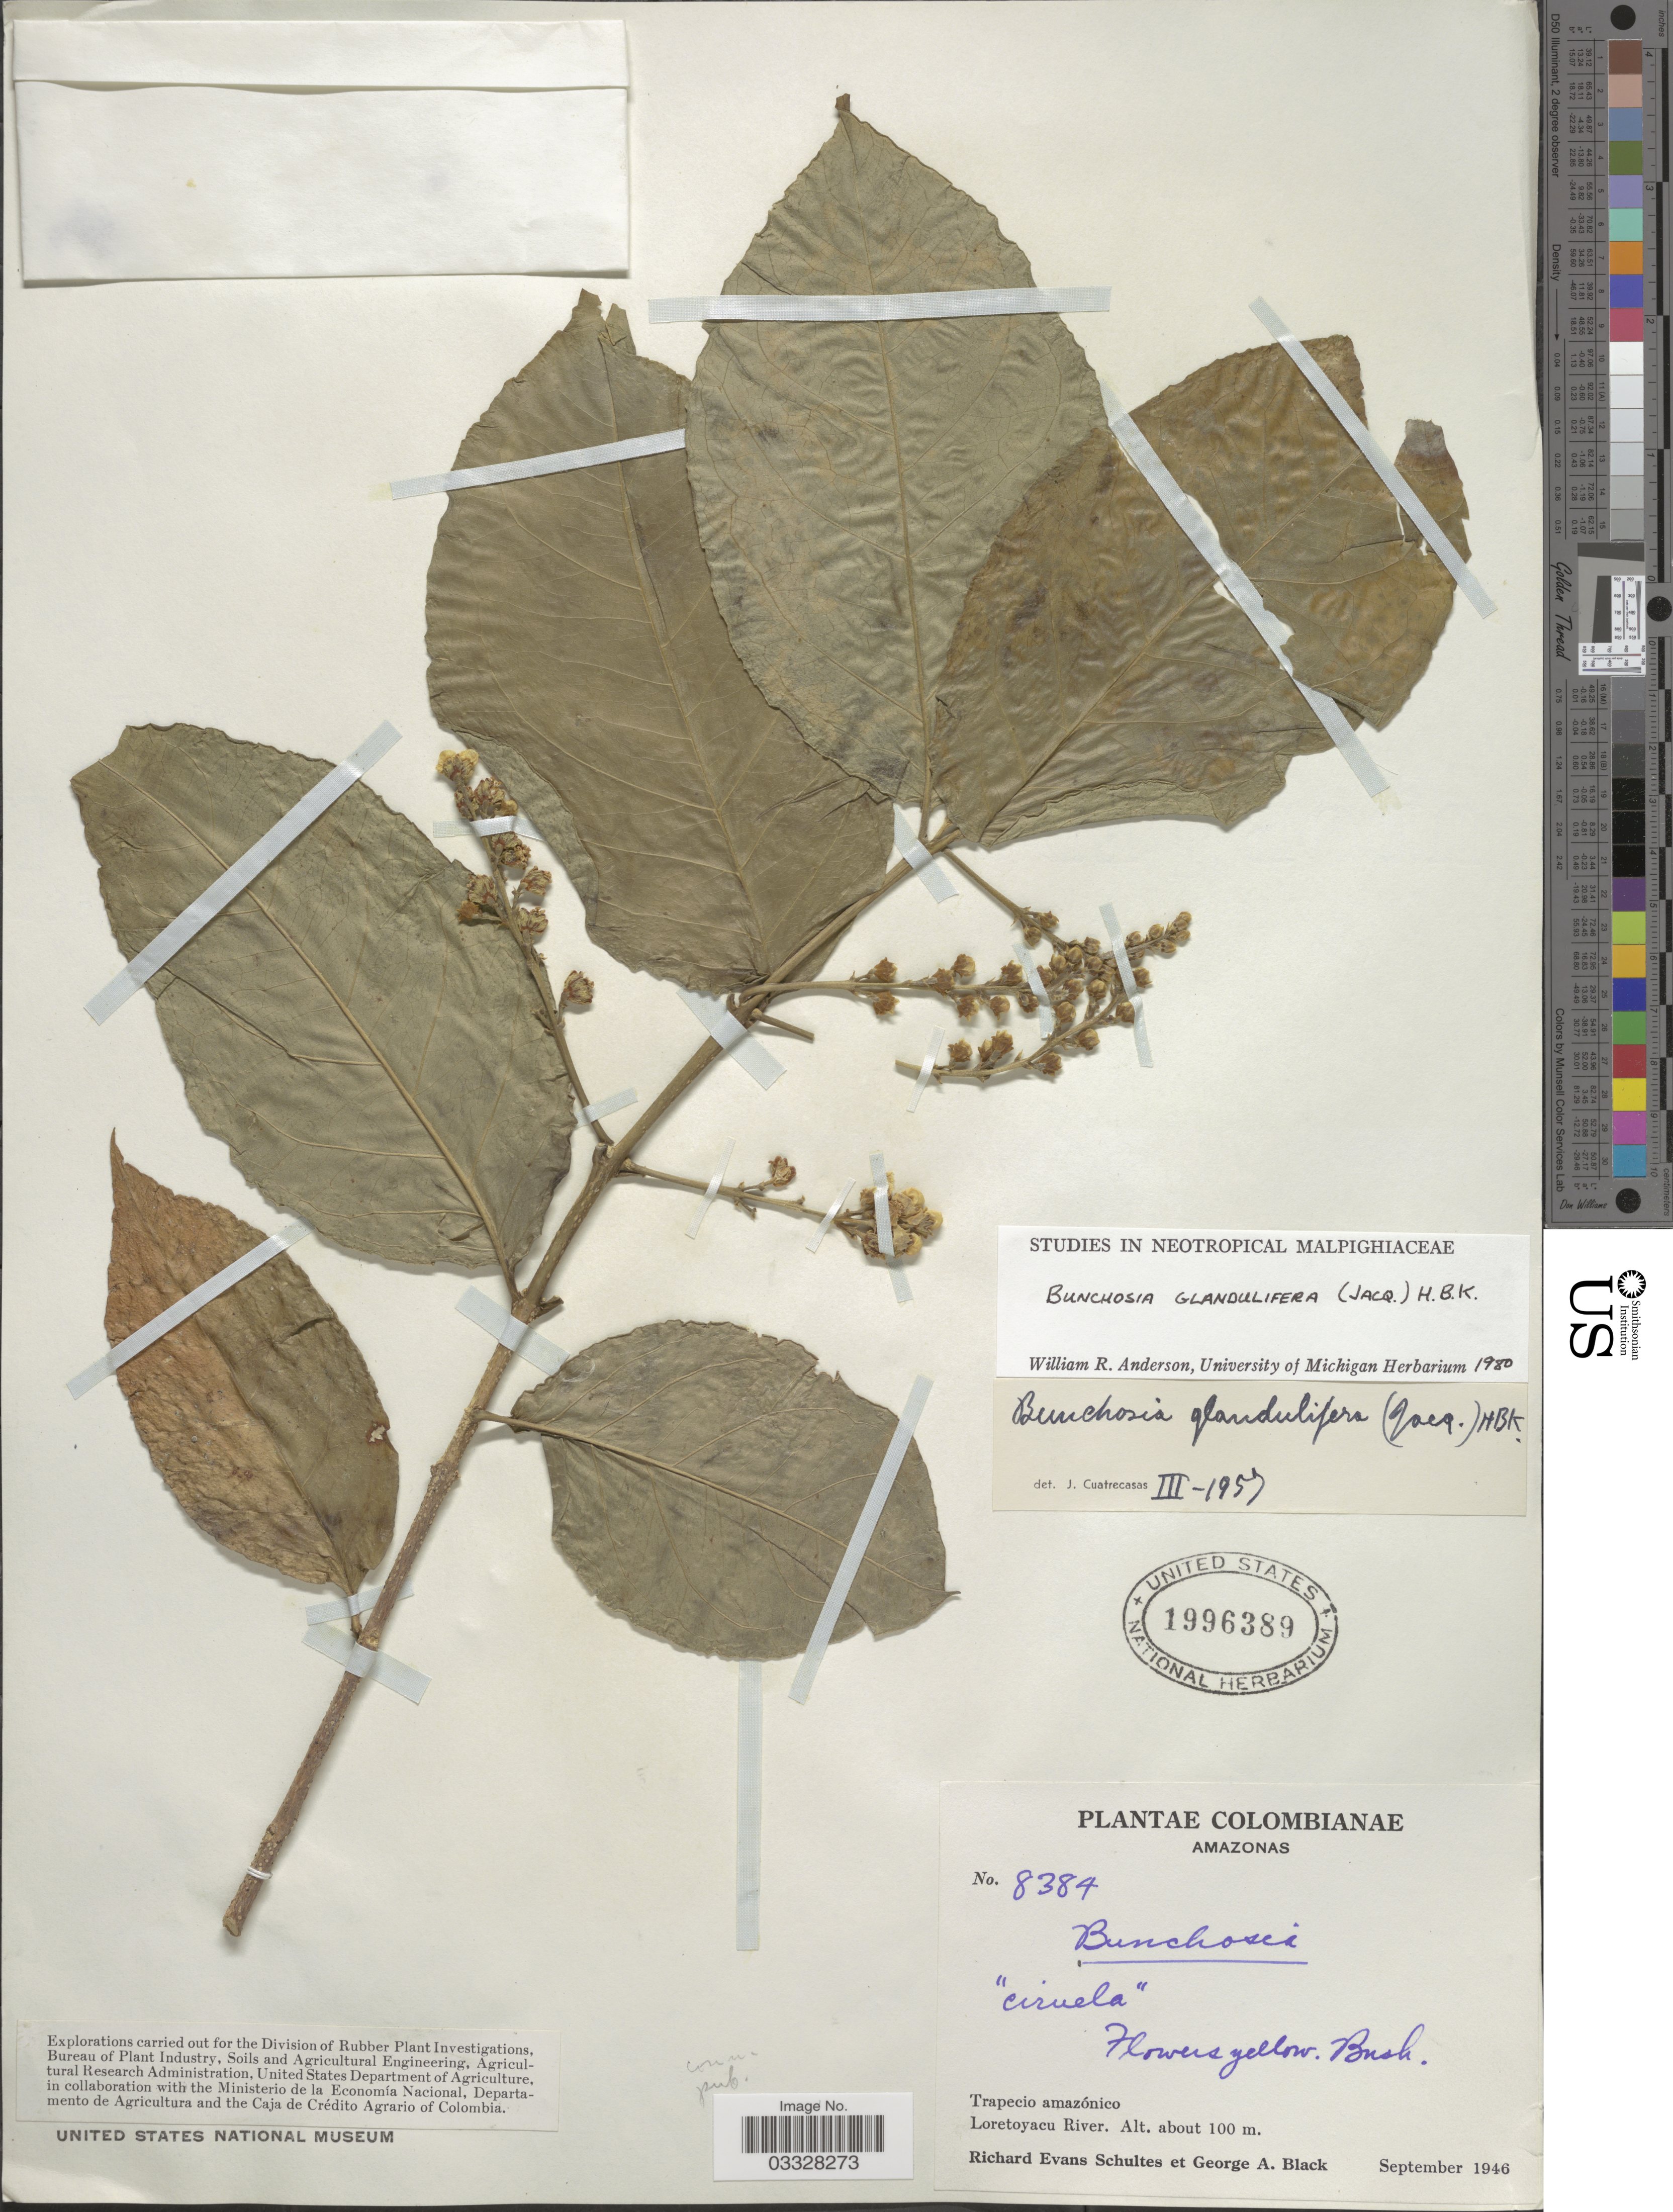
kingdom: Plantae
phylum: Tracheophyta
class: Magnoliopsida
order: Malpighiales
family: Malpighiaceae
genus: Bunchosia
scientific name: Bunchosia glandulifera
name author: (Jacq.) Kunth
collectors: R. E. Schultes & G. A. Black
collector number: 8384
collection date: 1946-09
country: Colombia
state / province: Amazônas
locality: Trapecio amazónico. Loretoyacu River.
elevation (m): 100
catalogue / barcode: US 1996389